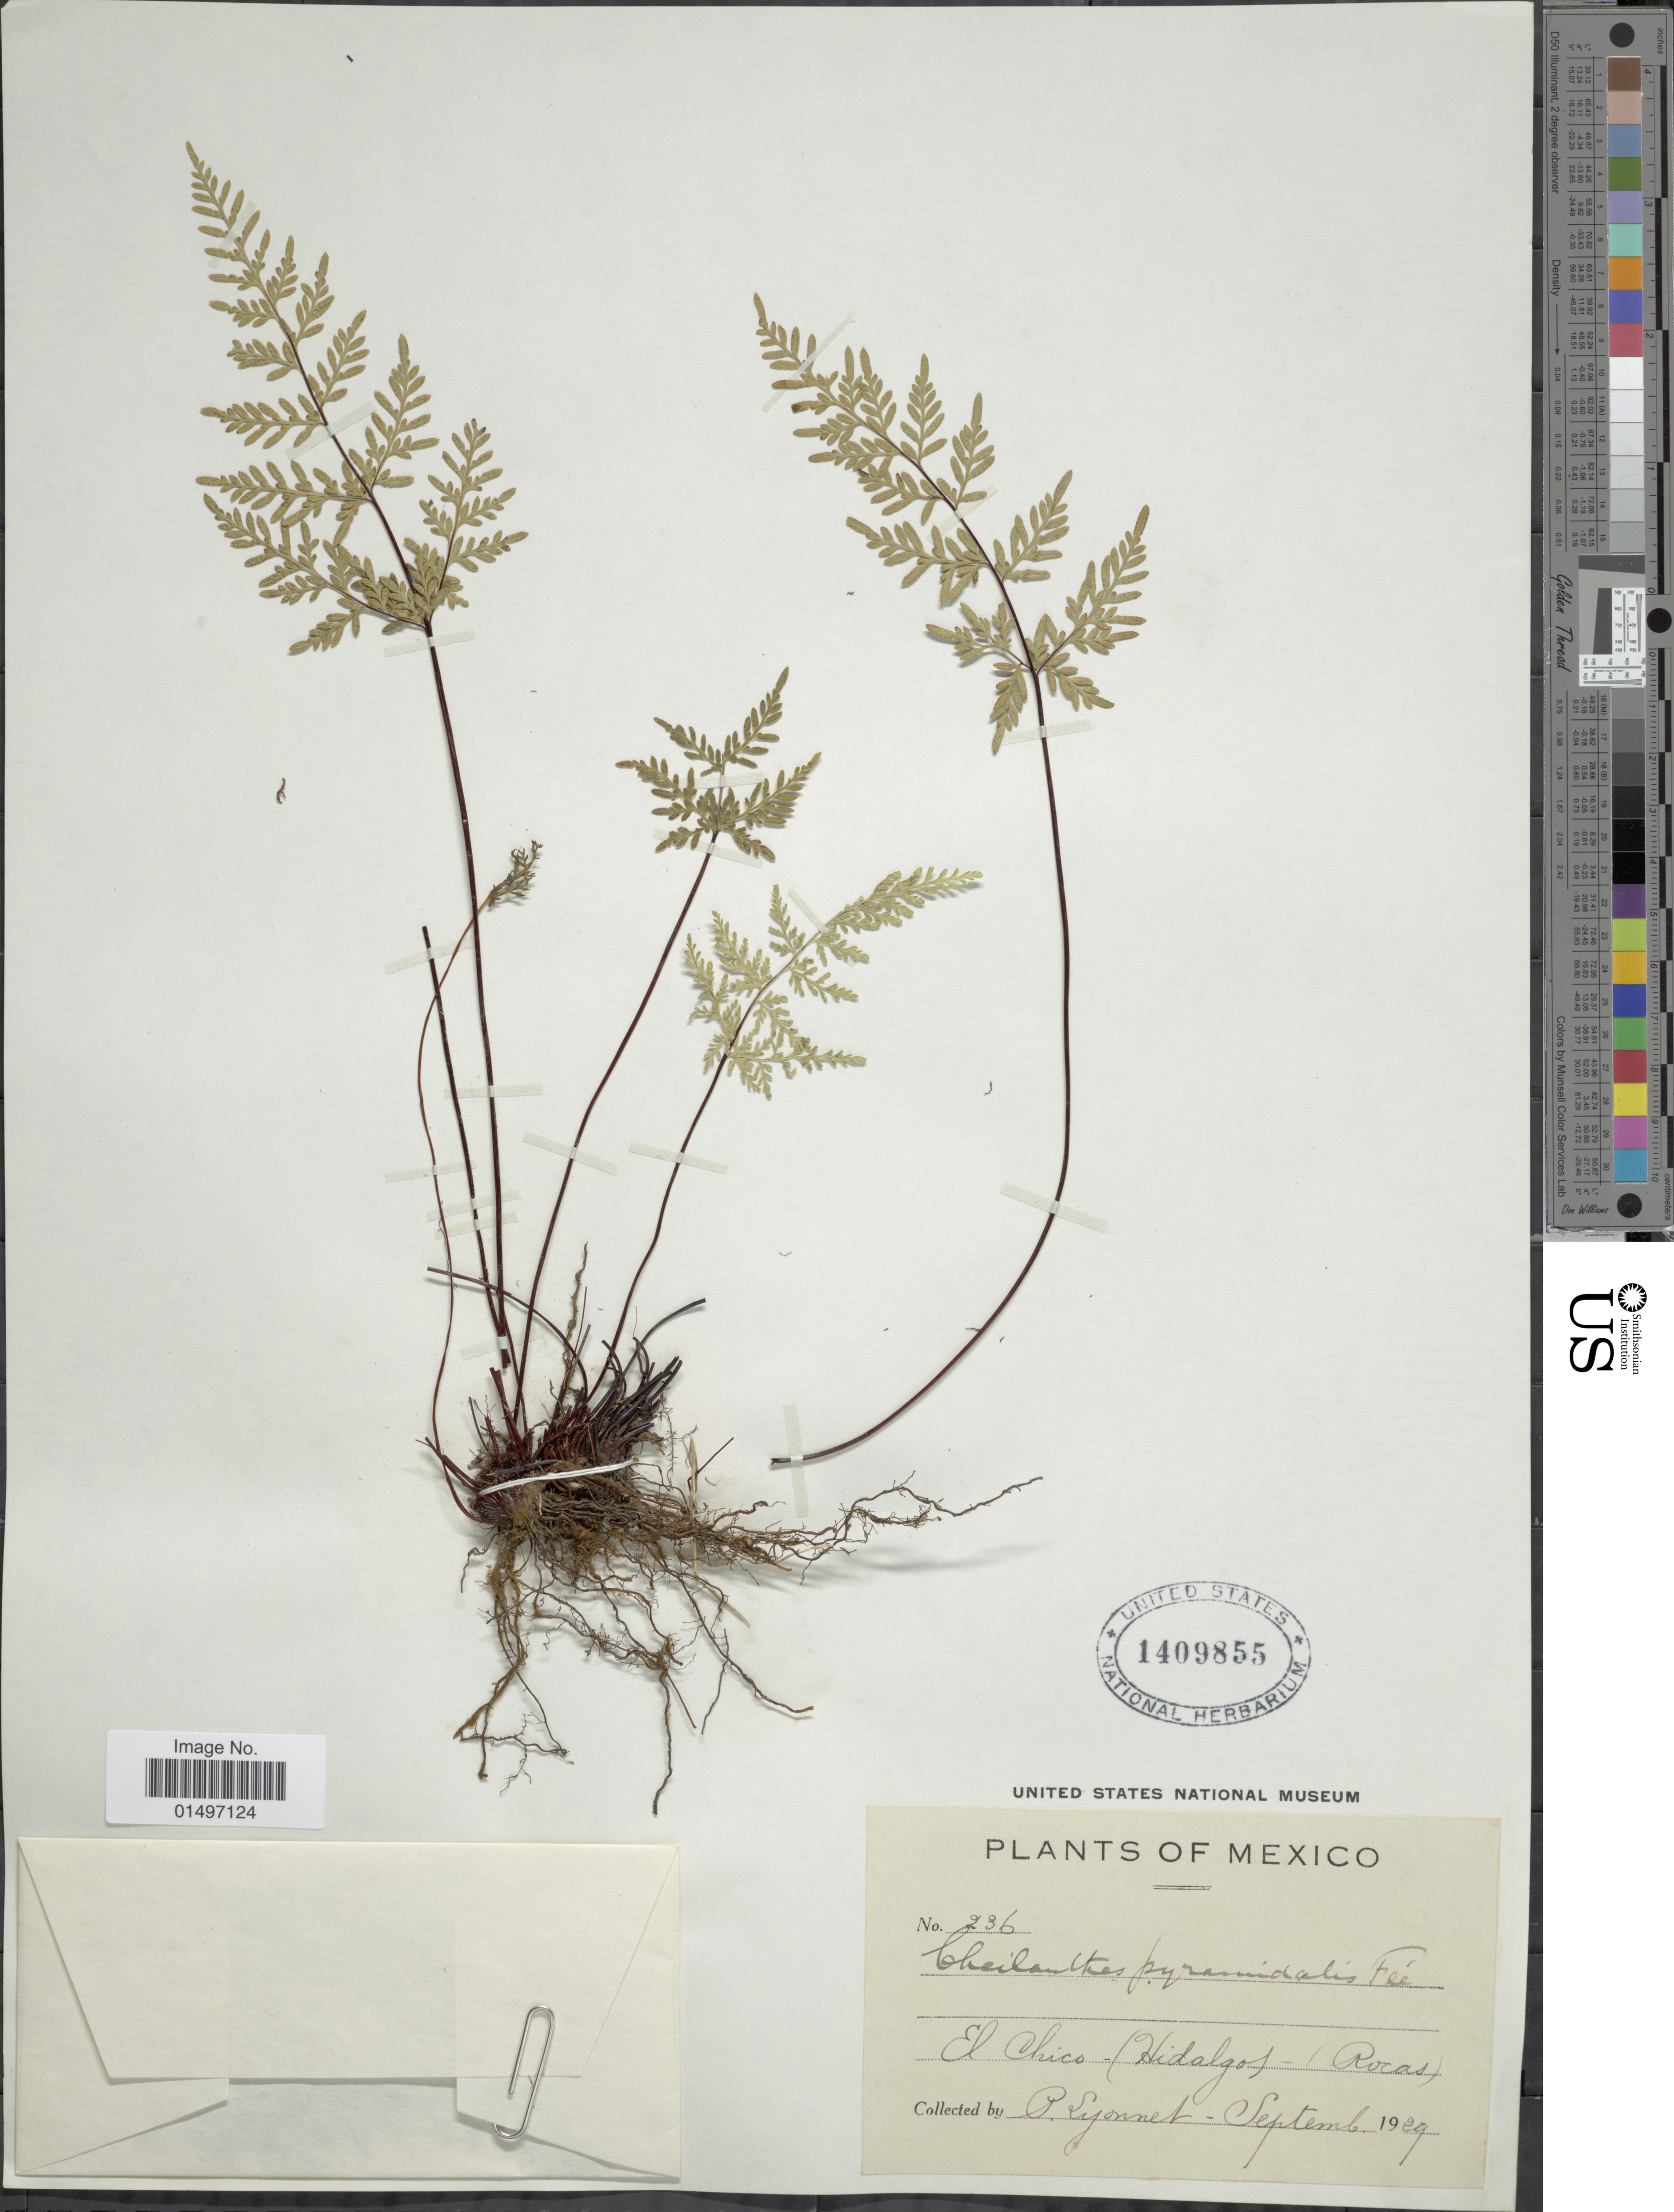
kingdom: Plantae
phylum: Tracheophyta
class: Polypodiopsida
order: Polypodiales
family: Pteridaceae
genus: Gaga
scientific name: Gaga hirsuta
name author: (Link) Fay W. Li & Windham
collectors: P. Lyonnet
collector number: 236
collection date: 1929-09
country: Mexico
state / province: Hidalgo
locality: Mexico, El Chico (Hidalgo-Rocas).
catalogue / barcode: US 1409855